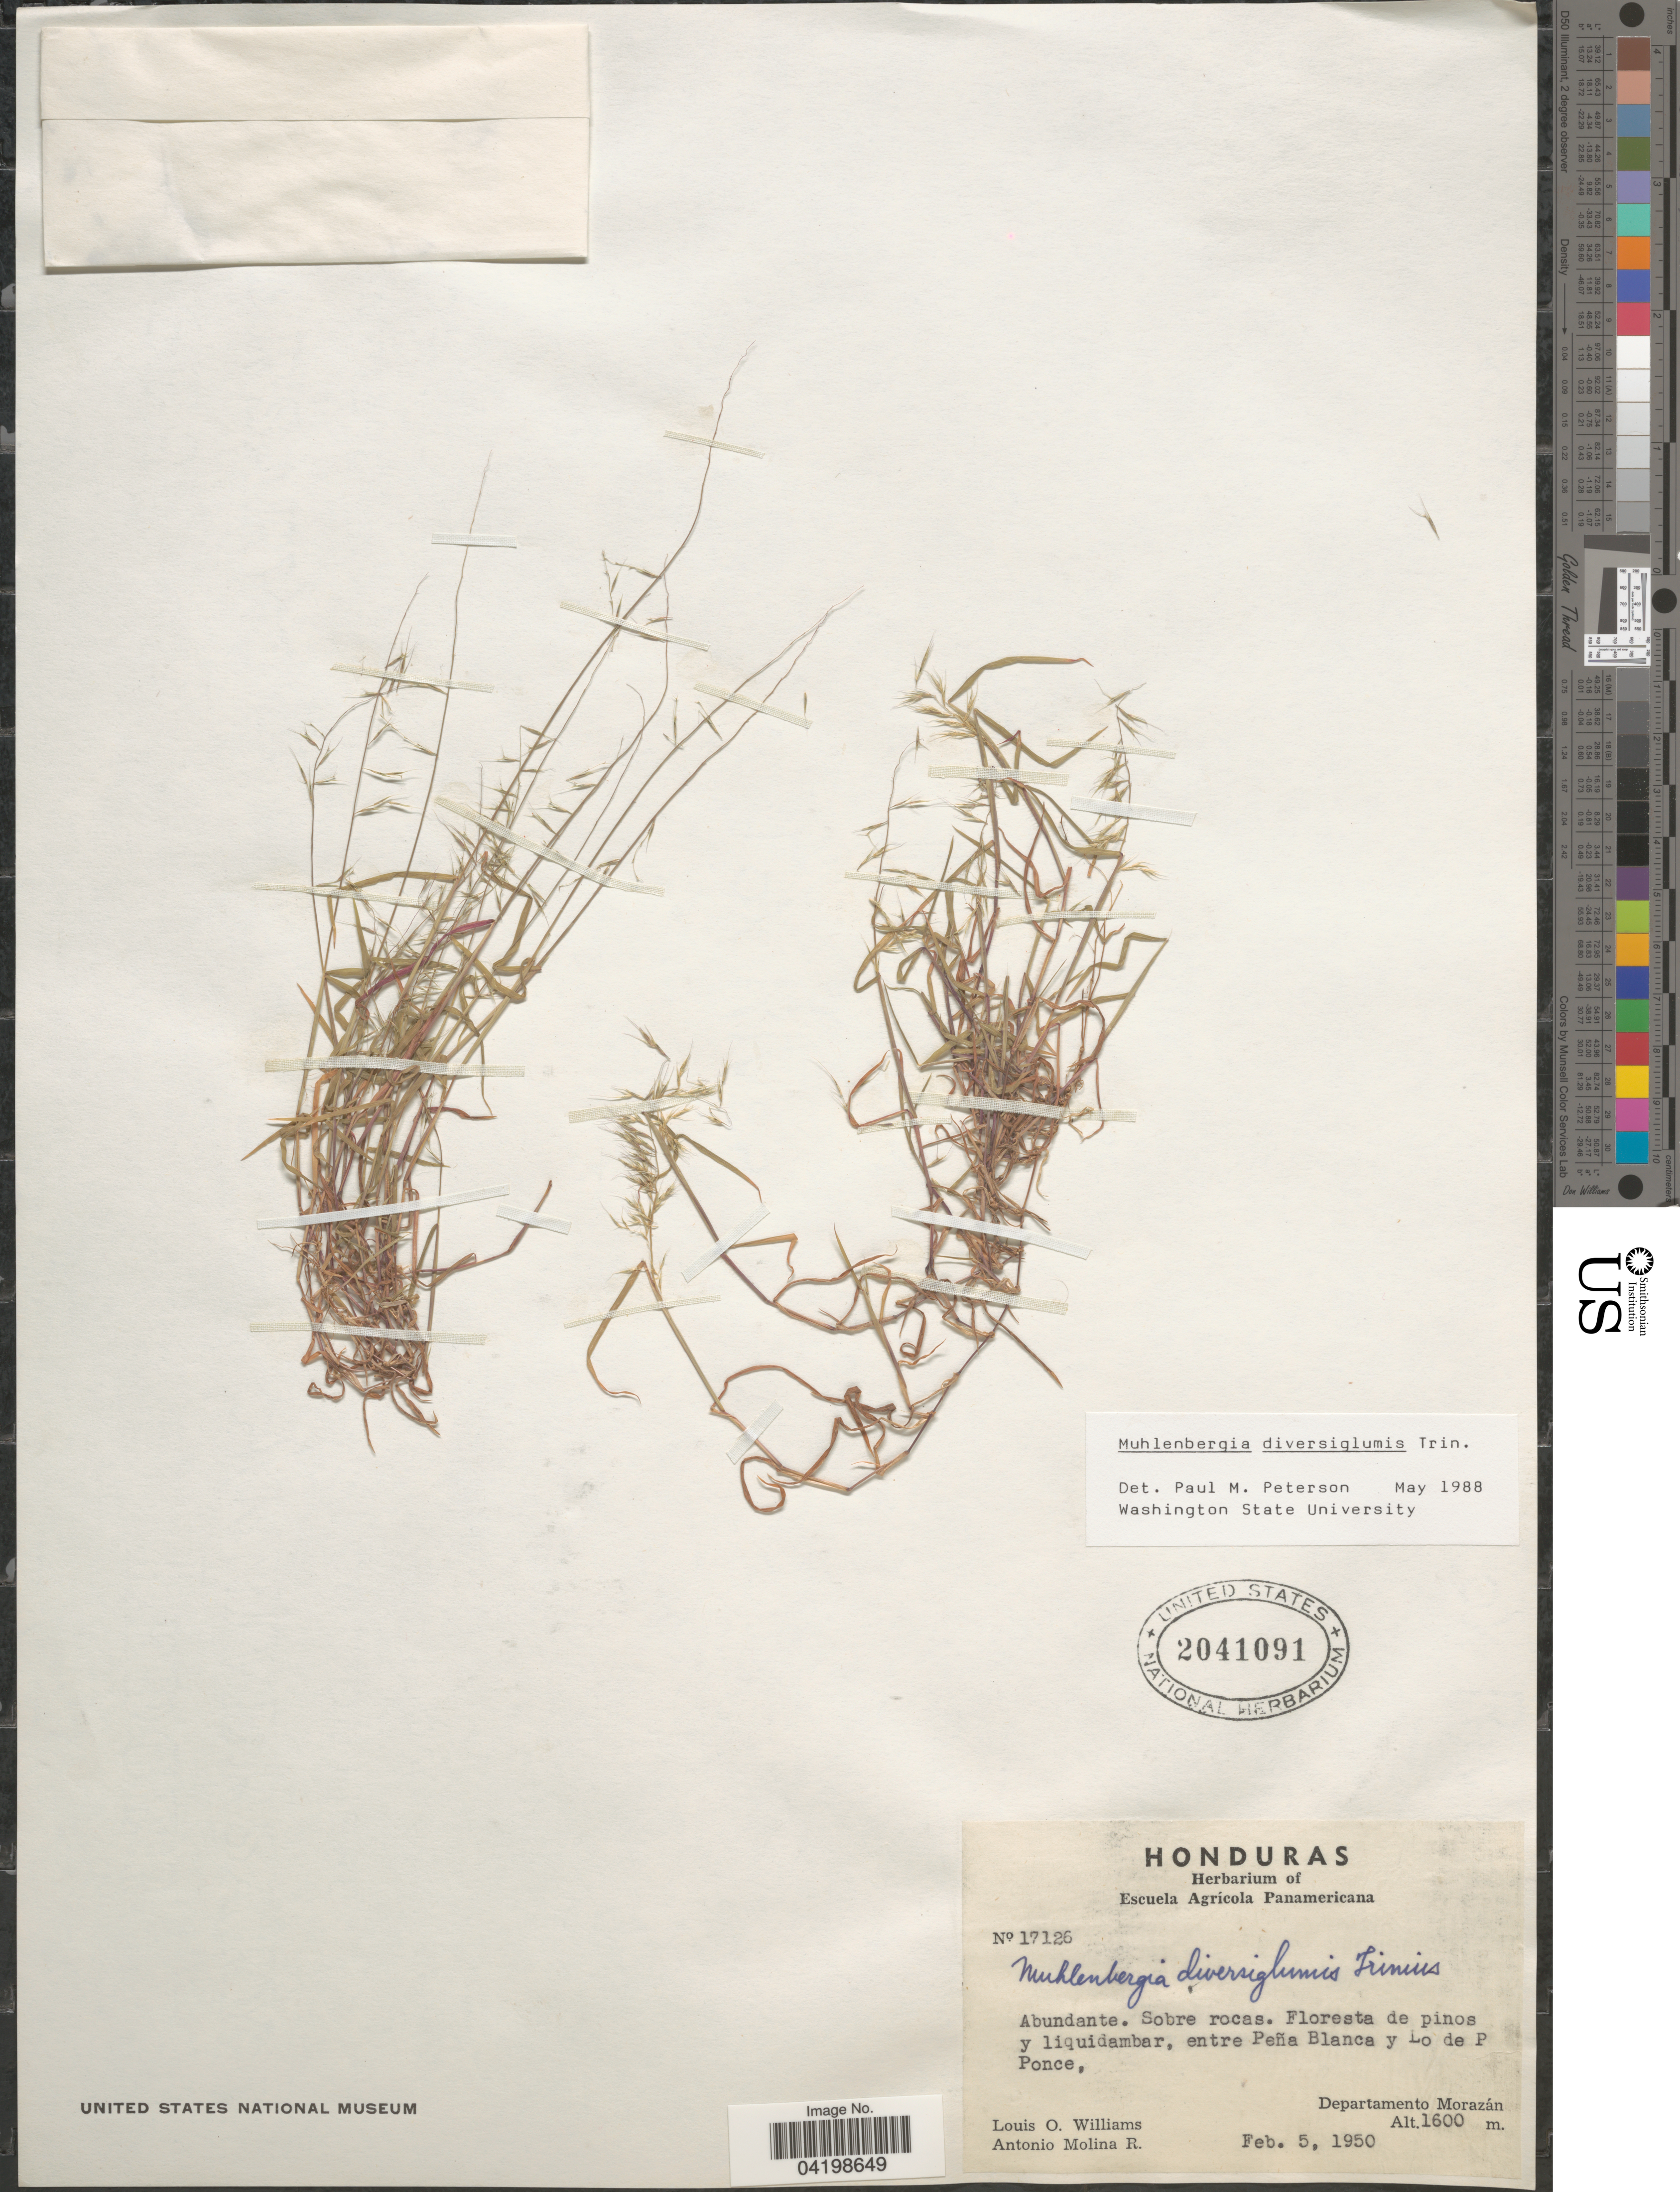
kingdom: Plantae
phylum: Tracheophyta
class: Liliopsida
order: Poales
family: Poaceae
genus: Muhlenbergia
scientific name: Muhlenbergia diversiglumis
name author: Trin.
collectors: L. O. Williams & A. Molina R.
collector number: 17126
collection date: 1950-02-05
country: Honduras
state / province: Fco. Morazán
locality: Entre Peña Blanca y Lo de P Ponce, Departamento Morazán.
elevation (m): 1600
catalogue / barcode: US 2041091